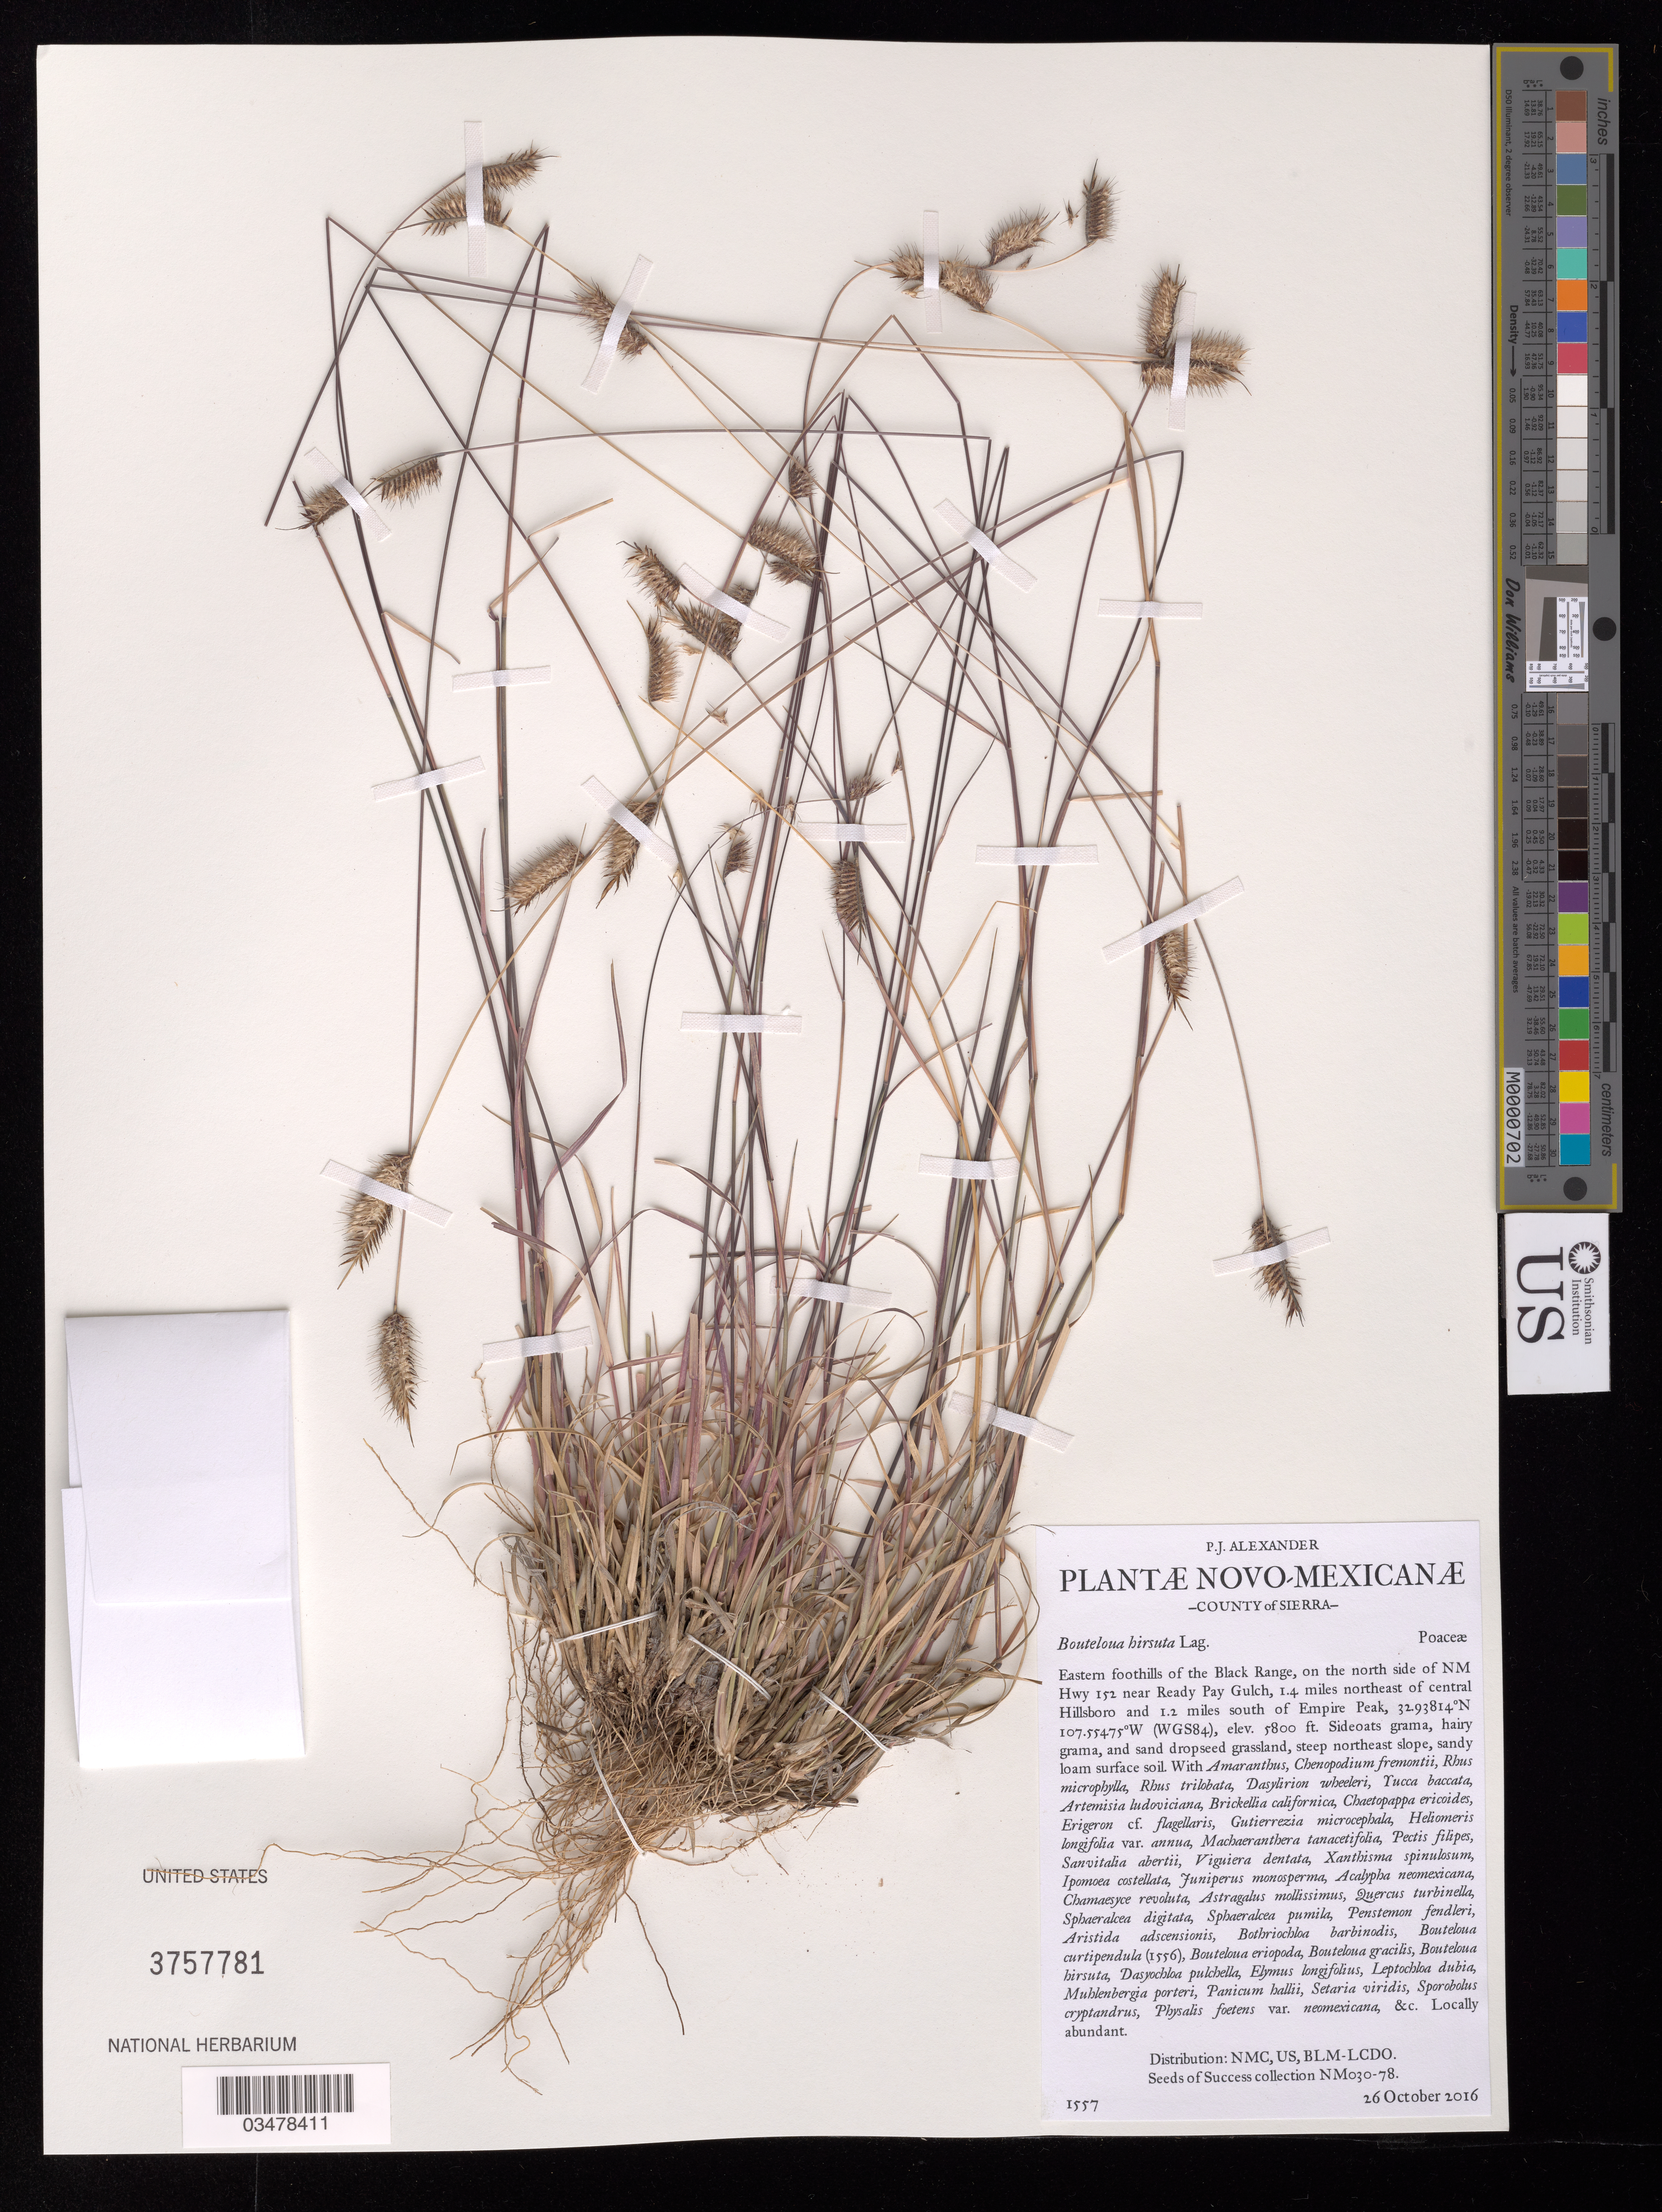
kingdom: Plantae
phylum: Tracheophyta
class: Liliopsida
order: Poales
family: Poaceae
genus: Bouteloua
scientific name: Bouteloua hirsuta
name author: Lag.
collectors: P. Alexander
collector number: NM030-078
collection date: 2016-10-26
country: United States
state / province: New Mexico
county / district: Sierra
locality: Allotment 16090, Sherman Mtn. Black Range near Ready Pay Gulch., 1.4 mi. NE of Hillsboro and 1.2 mi S of Empire Peak.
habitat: Sideoats grama, hairy grama, and sand dropseed grassland. Ecological site : Hills (R038XB103NM). With Pectis filipes, Viguiera dentata, Panicum hallii, etc.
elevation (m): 1768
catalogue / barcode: US 3757781